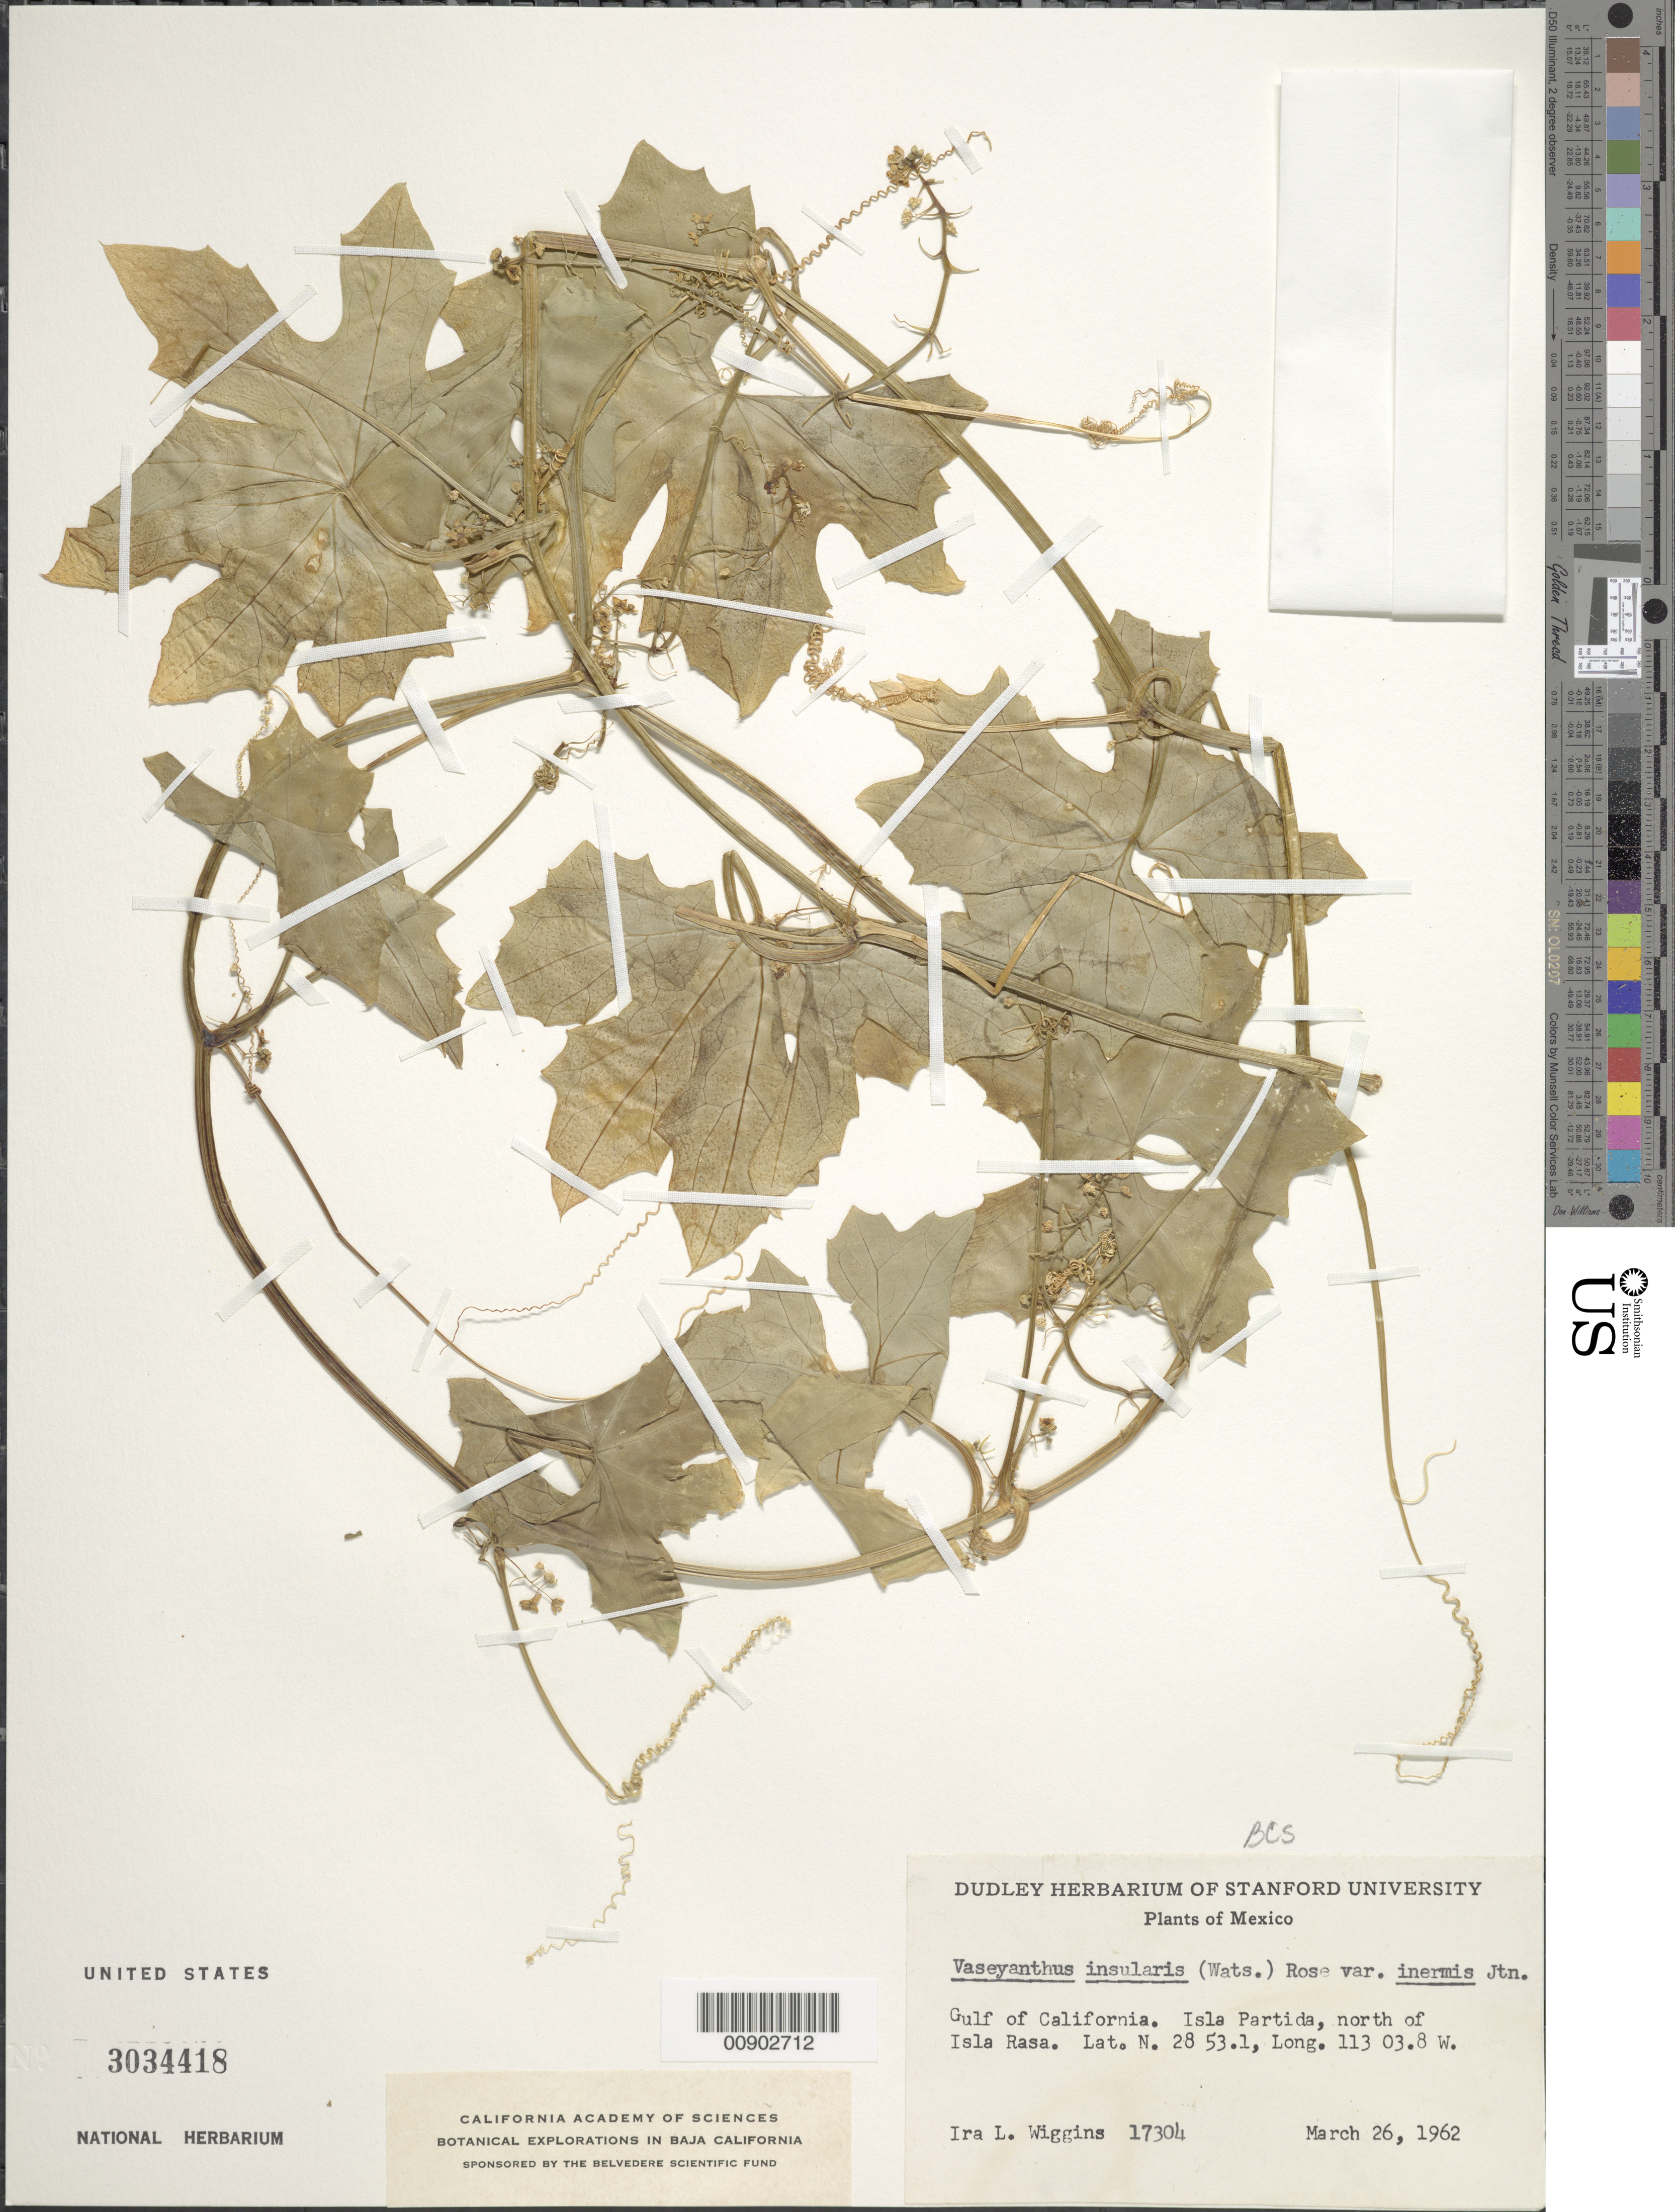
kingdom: Plantae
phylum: Tracheophyta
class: Magnoliopsida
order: Cucurbitales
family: Cucurbitaceae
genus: Vaseyanthus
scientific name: Vaseyanthus insularis var. inermis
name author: I.M. Johnst.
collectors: I. L. Wiggins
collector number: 17304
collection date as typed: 26 Mar 1962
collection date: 1962-03-26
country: Mexico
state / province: Baja California Sur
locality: Gulf of California. Isla Partida, north of Isla Rasa.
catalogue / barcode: US 3034418